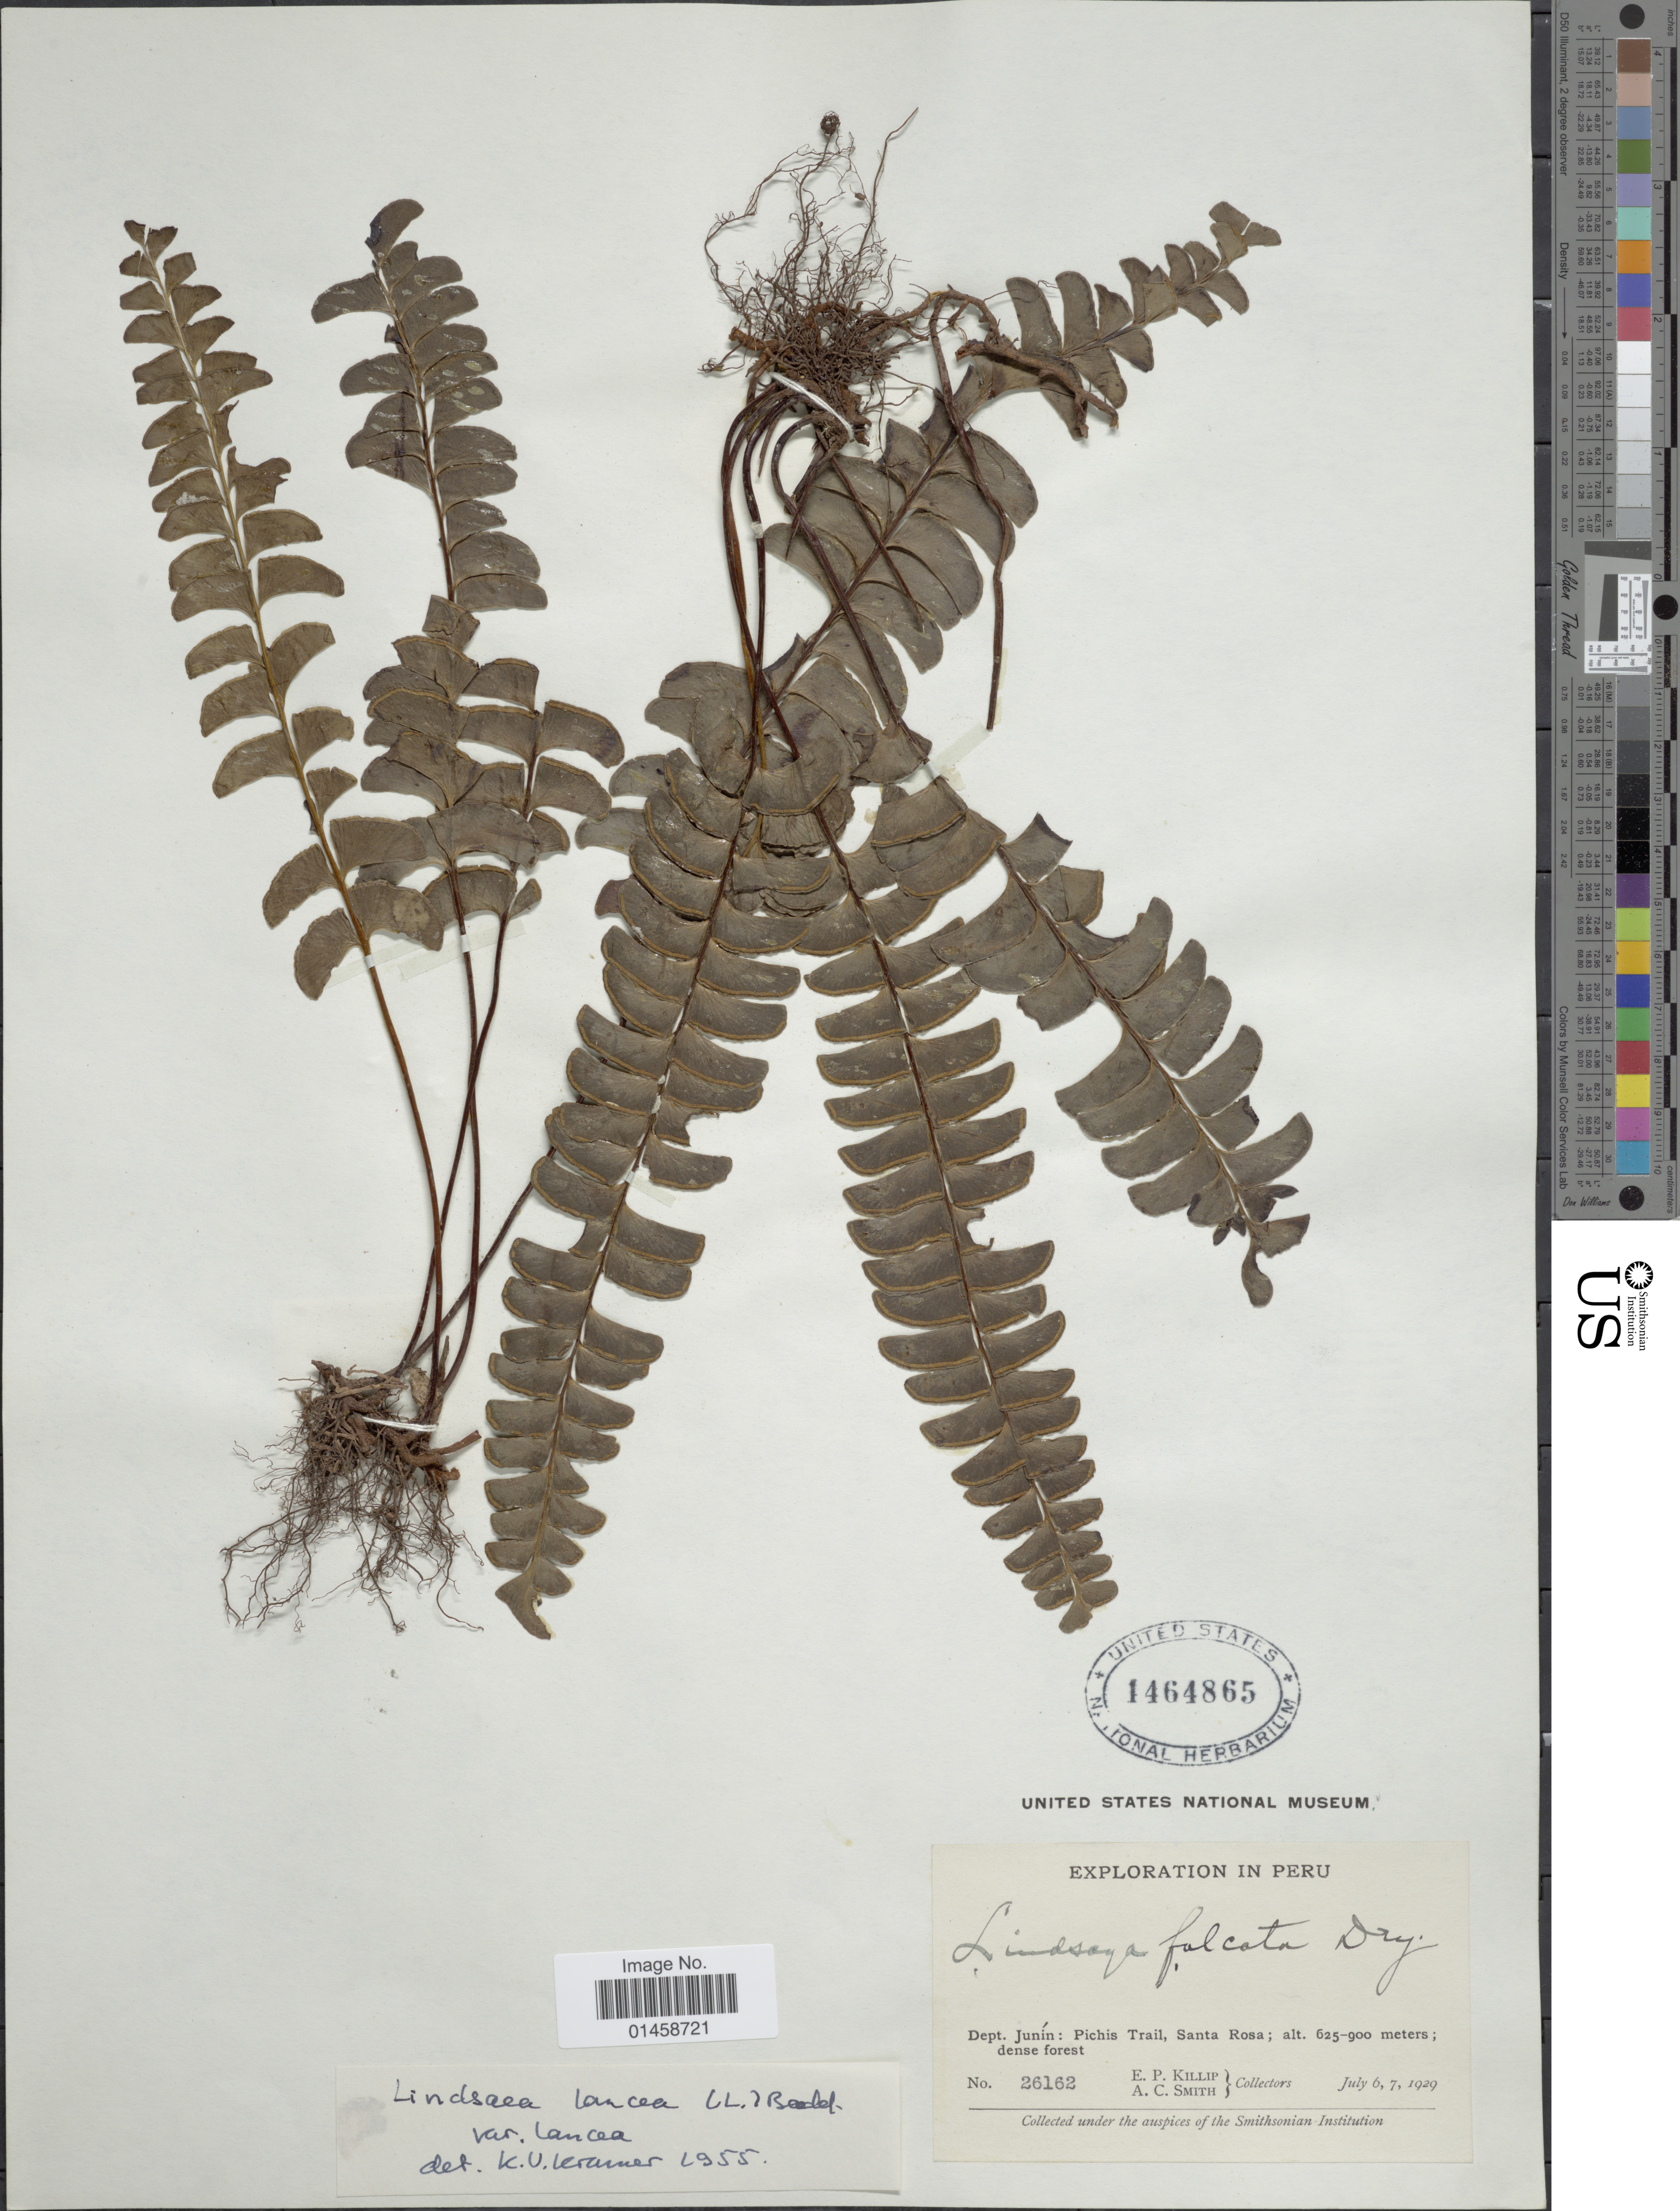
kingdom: Plantae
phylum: Tracheophyta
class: Polypodiopsida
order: Polypodiales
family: Lindsaeaceae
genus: Lindsaea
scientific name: Lindsaea lancea var. falcata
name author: (Dryand.) Rosenst.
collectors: E. P. Killip & A. C. Smith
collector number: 26162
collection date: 1929-07-06/1929-07-07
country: Peru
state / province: Junín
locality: Pichis Trail, Santa Rosa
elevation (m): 625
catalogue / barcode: US 1464865